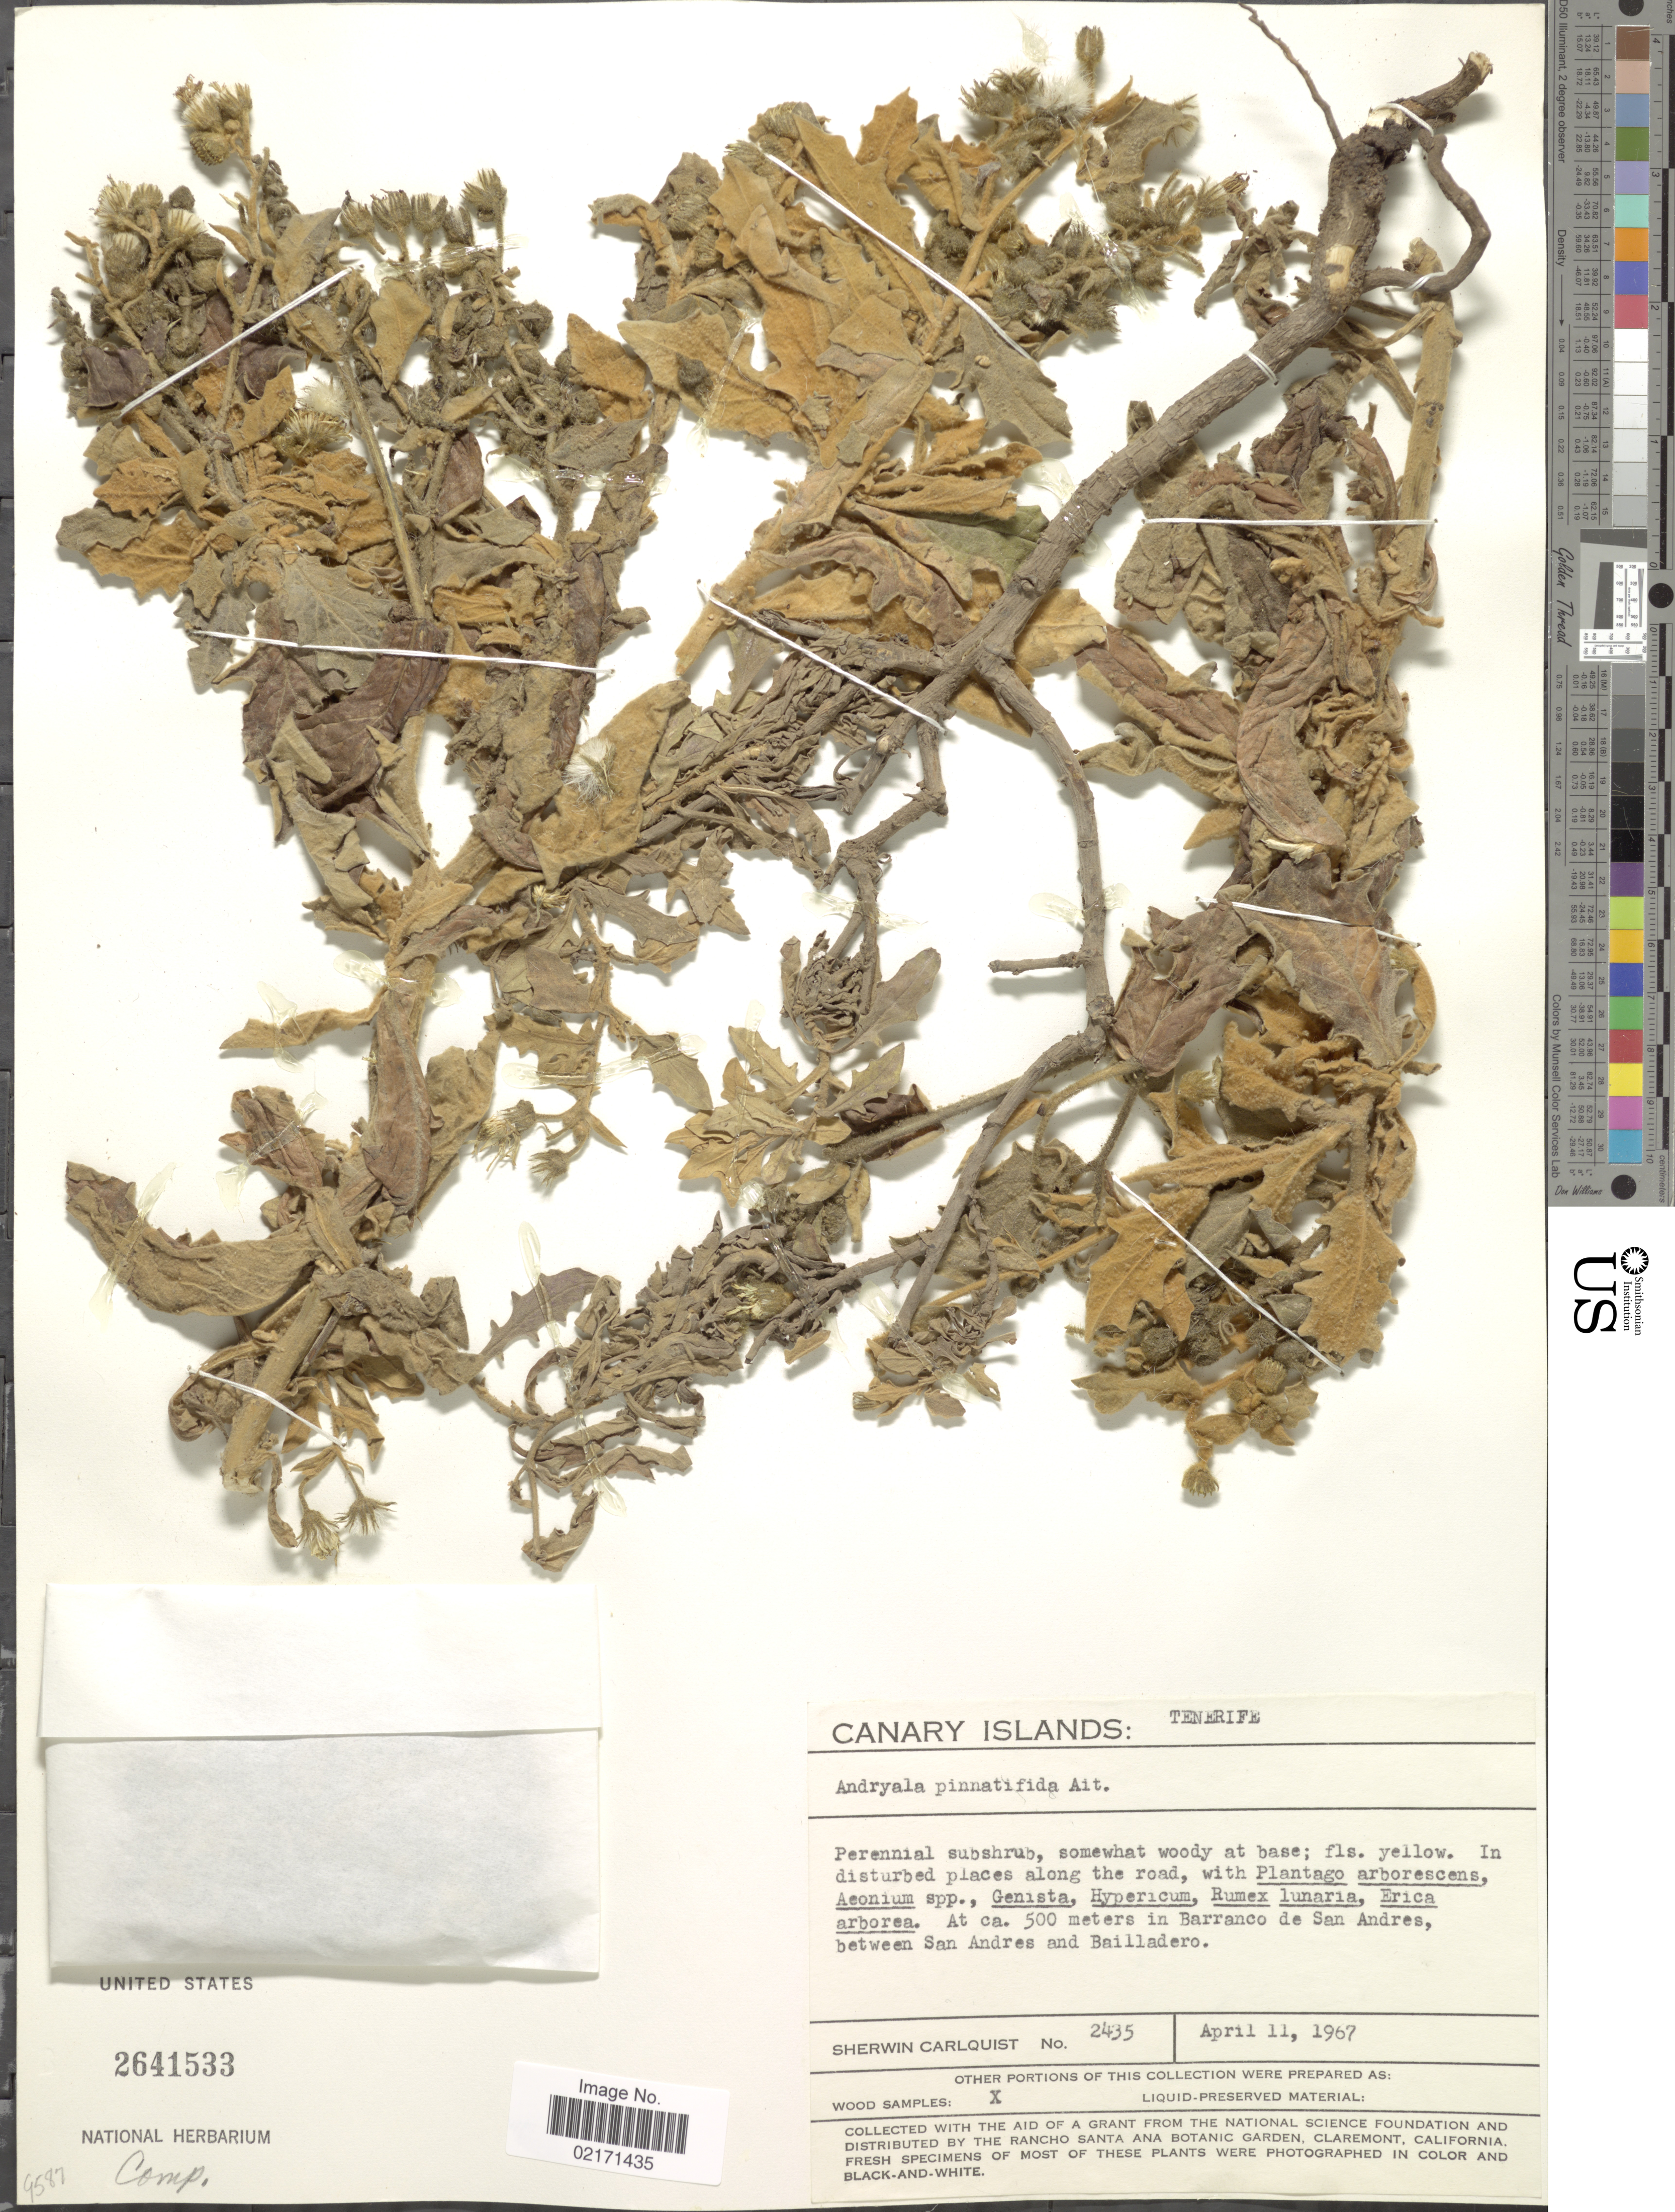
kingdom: Plantae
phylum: Tracheophyta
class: Magnoliopsida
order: Asterales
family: Asteraceae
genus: Andryala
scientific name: Andryala pinnatifida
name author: Aiton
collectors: S. Carlquist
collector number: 2435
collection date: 1967-04-11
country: Spain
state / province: Canarias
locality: At ca. 500 meters in Barranco de San Andres, between San Andres and Bailladero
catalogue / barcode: US 2641533